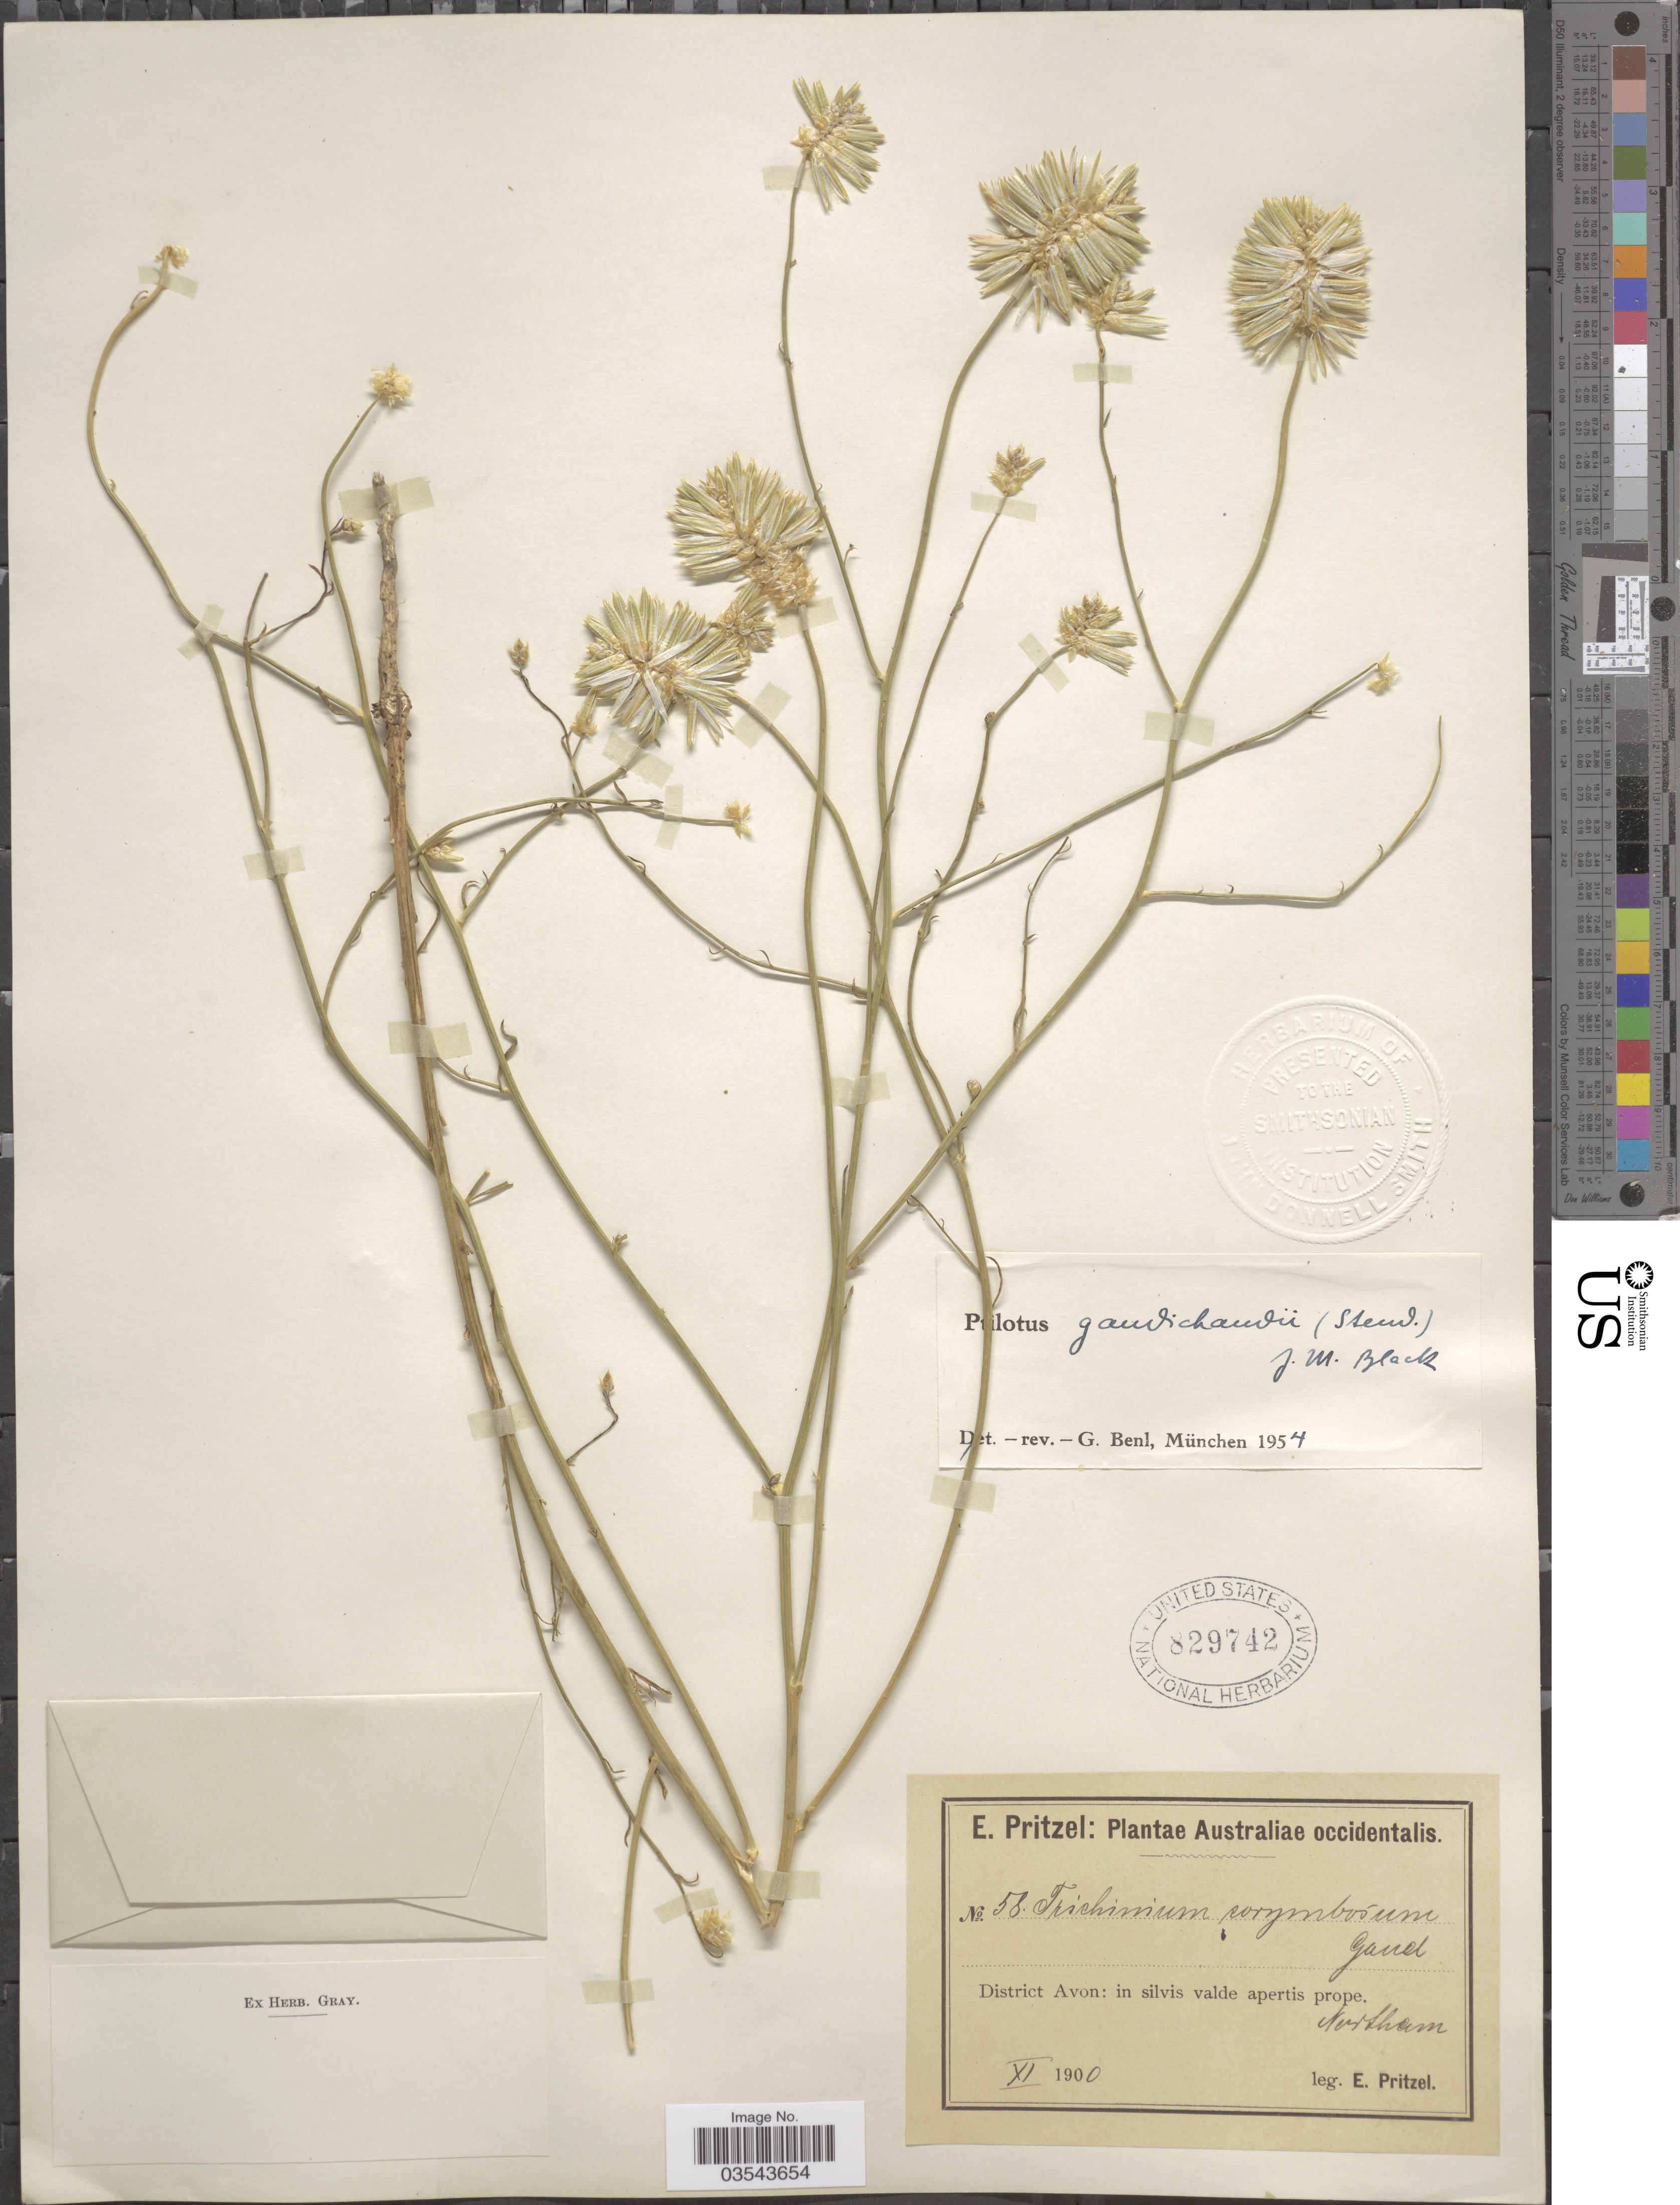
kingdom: Plantae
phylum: Tracheophyta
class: Magnoliopsida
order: Caryophyllales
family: Amaranthaceae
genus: Ptilotus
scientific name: Ptilotus gaudichaudii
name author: J.M. Black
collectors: E. G. Pritzel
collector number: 58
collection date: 1900-11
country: Australia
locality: Australiae occidentalis. District Avon: in silvis valde apertis prope. Northam.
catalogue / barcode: US 829742